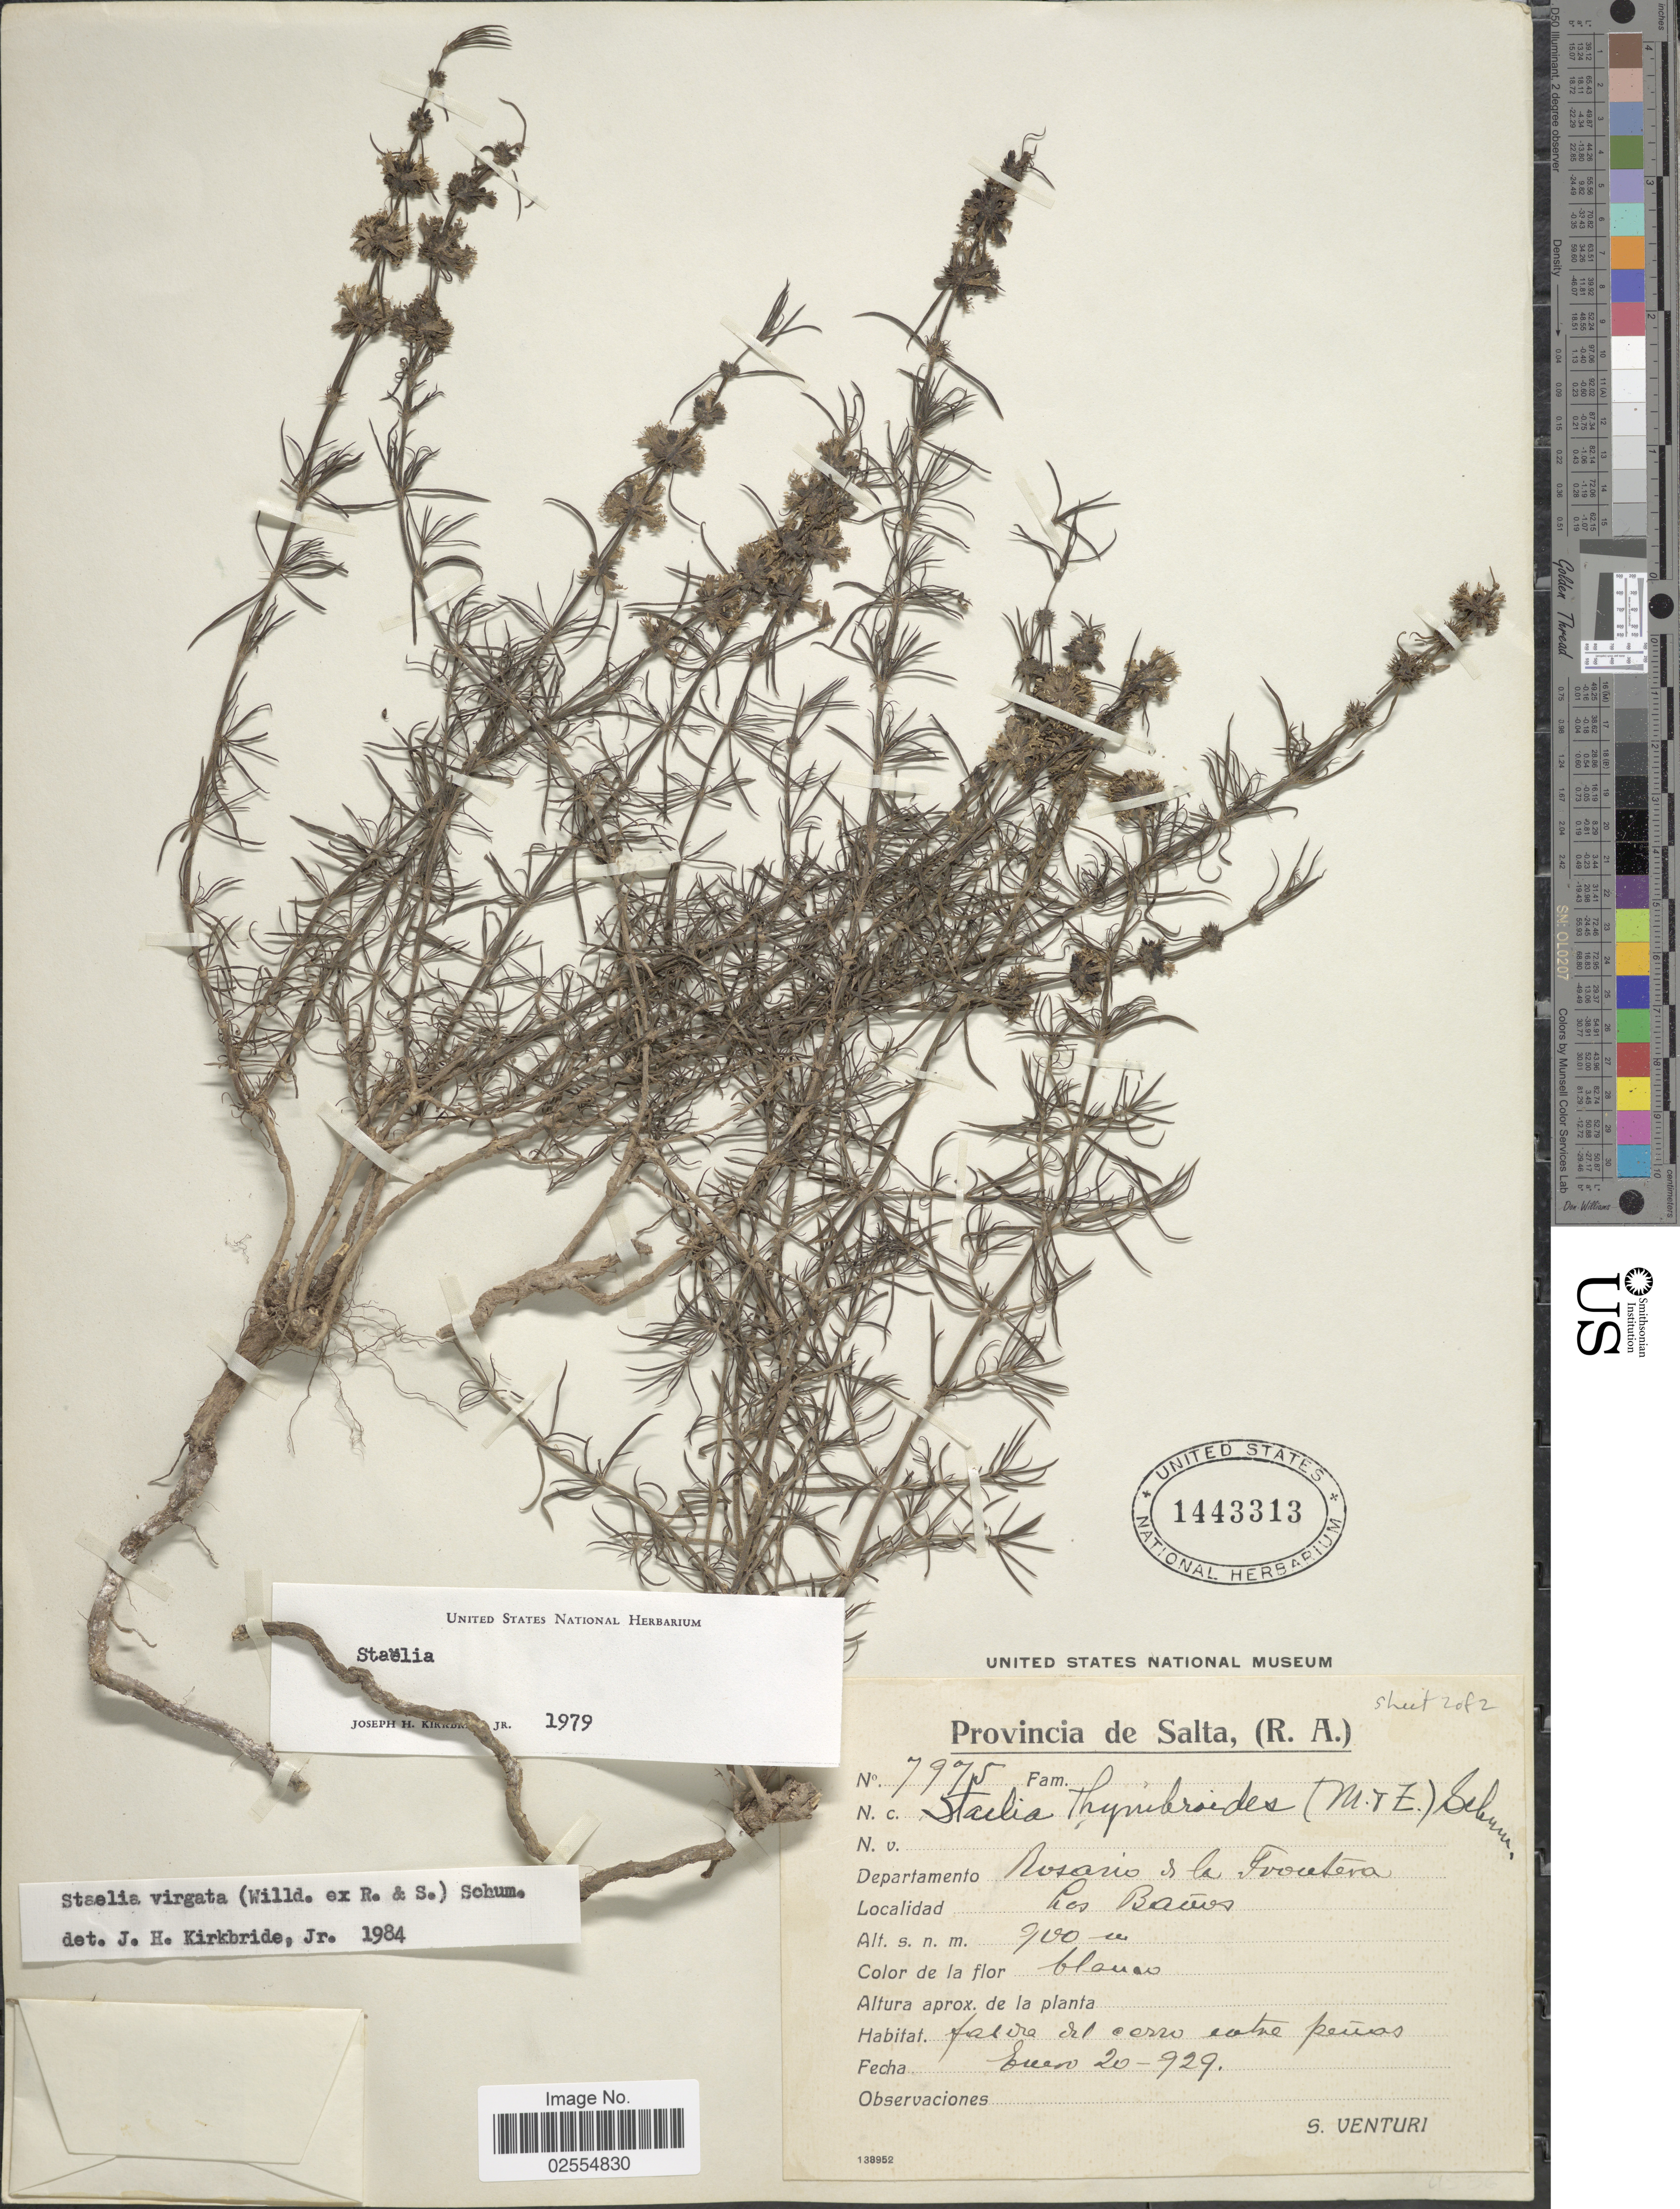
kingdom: Plantae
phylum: Tracheophyta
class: Magnoliopsida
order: Gentianales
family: Rubiaceae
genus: Staelia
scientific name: Staelia virgata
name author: (Link ex Roem. & Schult.) K. Schum.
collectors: S. Venturi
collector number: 7975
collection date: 1929-01-20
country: Argentina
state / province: Salta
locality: Provincia de Salta, (R.A.), Departamento Rosario de la Frontera, Los Baños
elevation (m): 900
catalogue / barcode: US 1443313